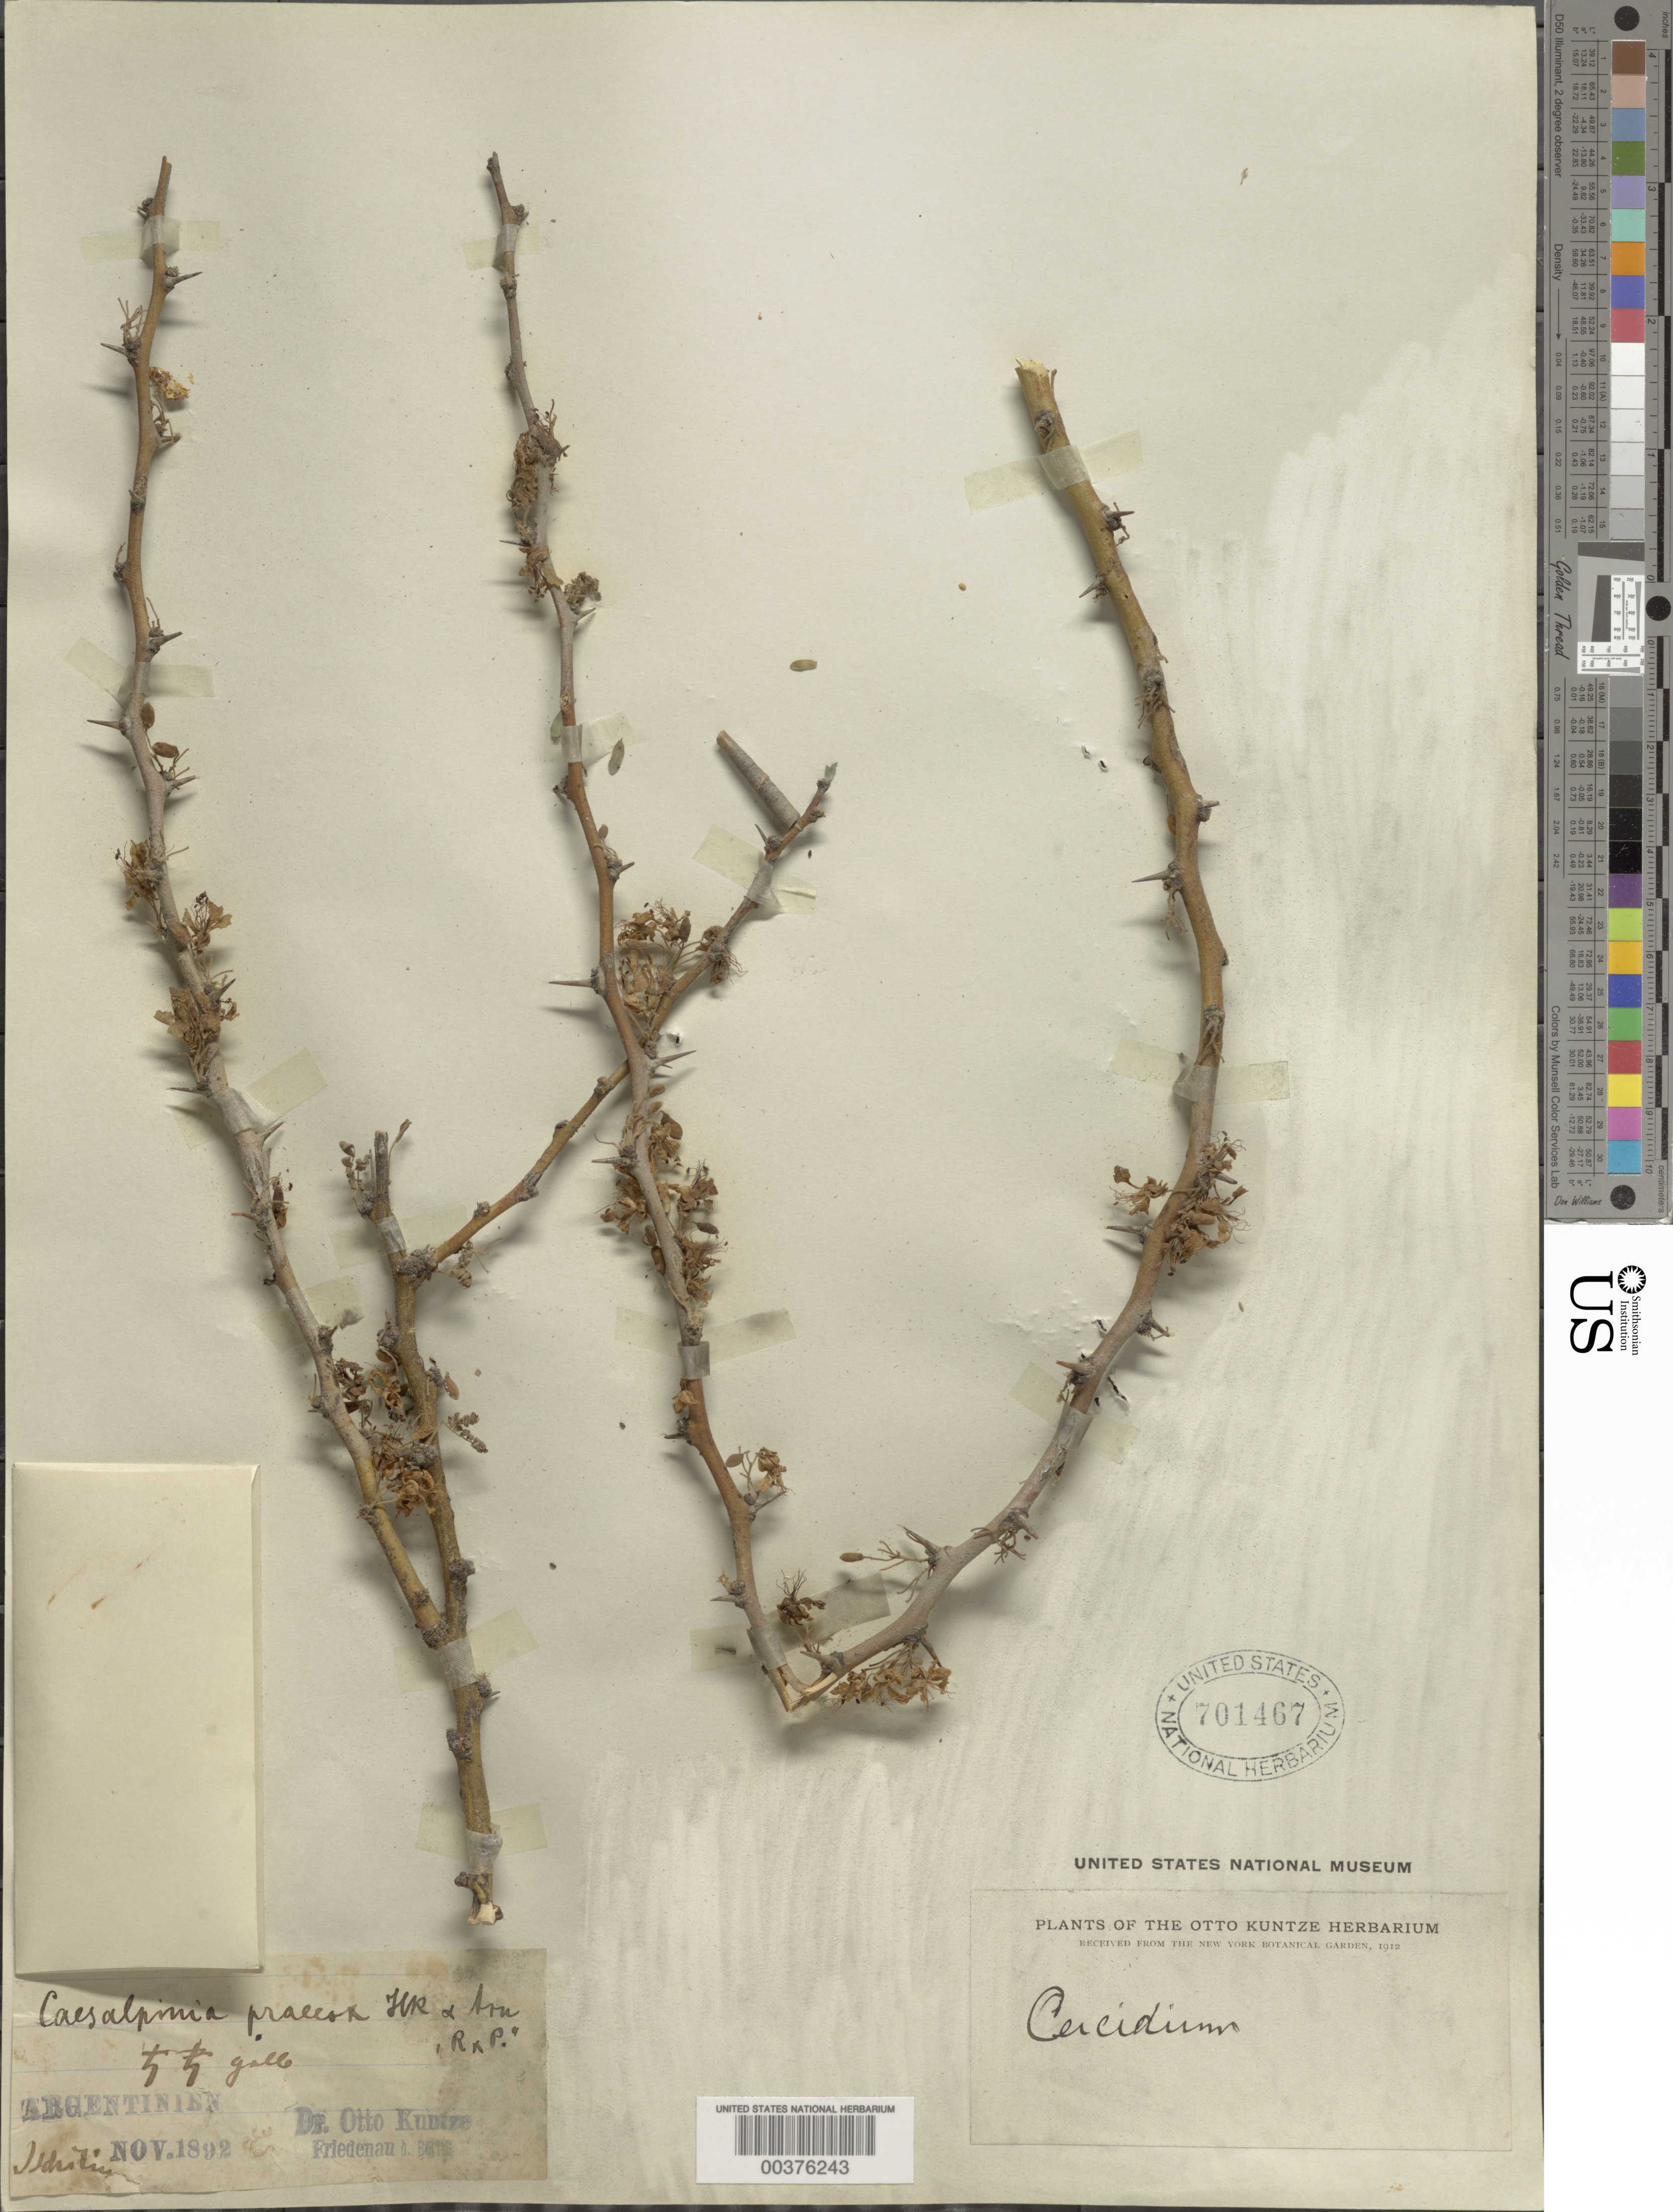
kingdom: Plantae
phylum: Tracheophyta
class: Magnoliopsida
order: Fabales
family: Fabaceae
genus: Parkinsonia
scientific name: Parkinsonia praecox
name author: (Ruiz & Pav.) J.E. Hawkins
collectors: C.E.O. Kuntze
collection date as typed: Nov 1892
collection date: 1892-11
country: Argentina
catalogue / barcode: US 701467